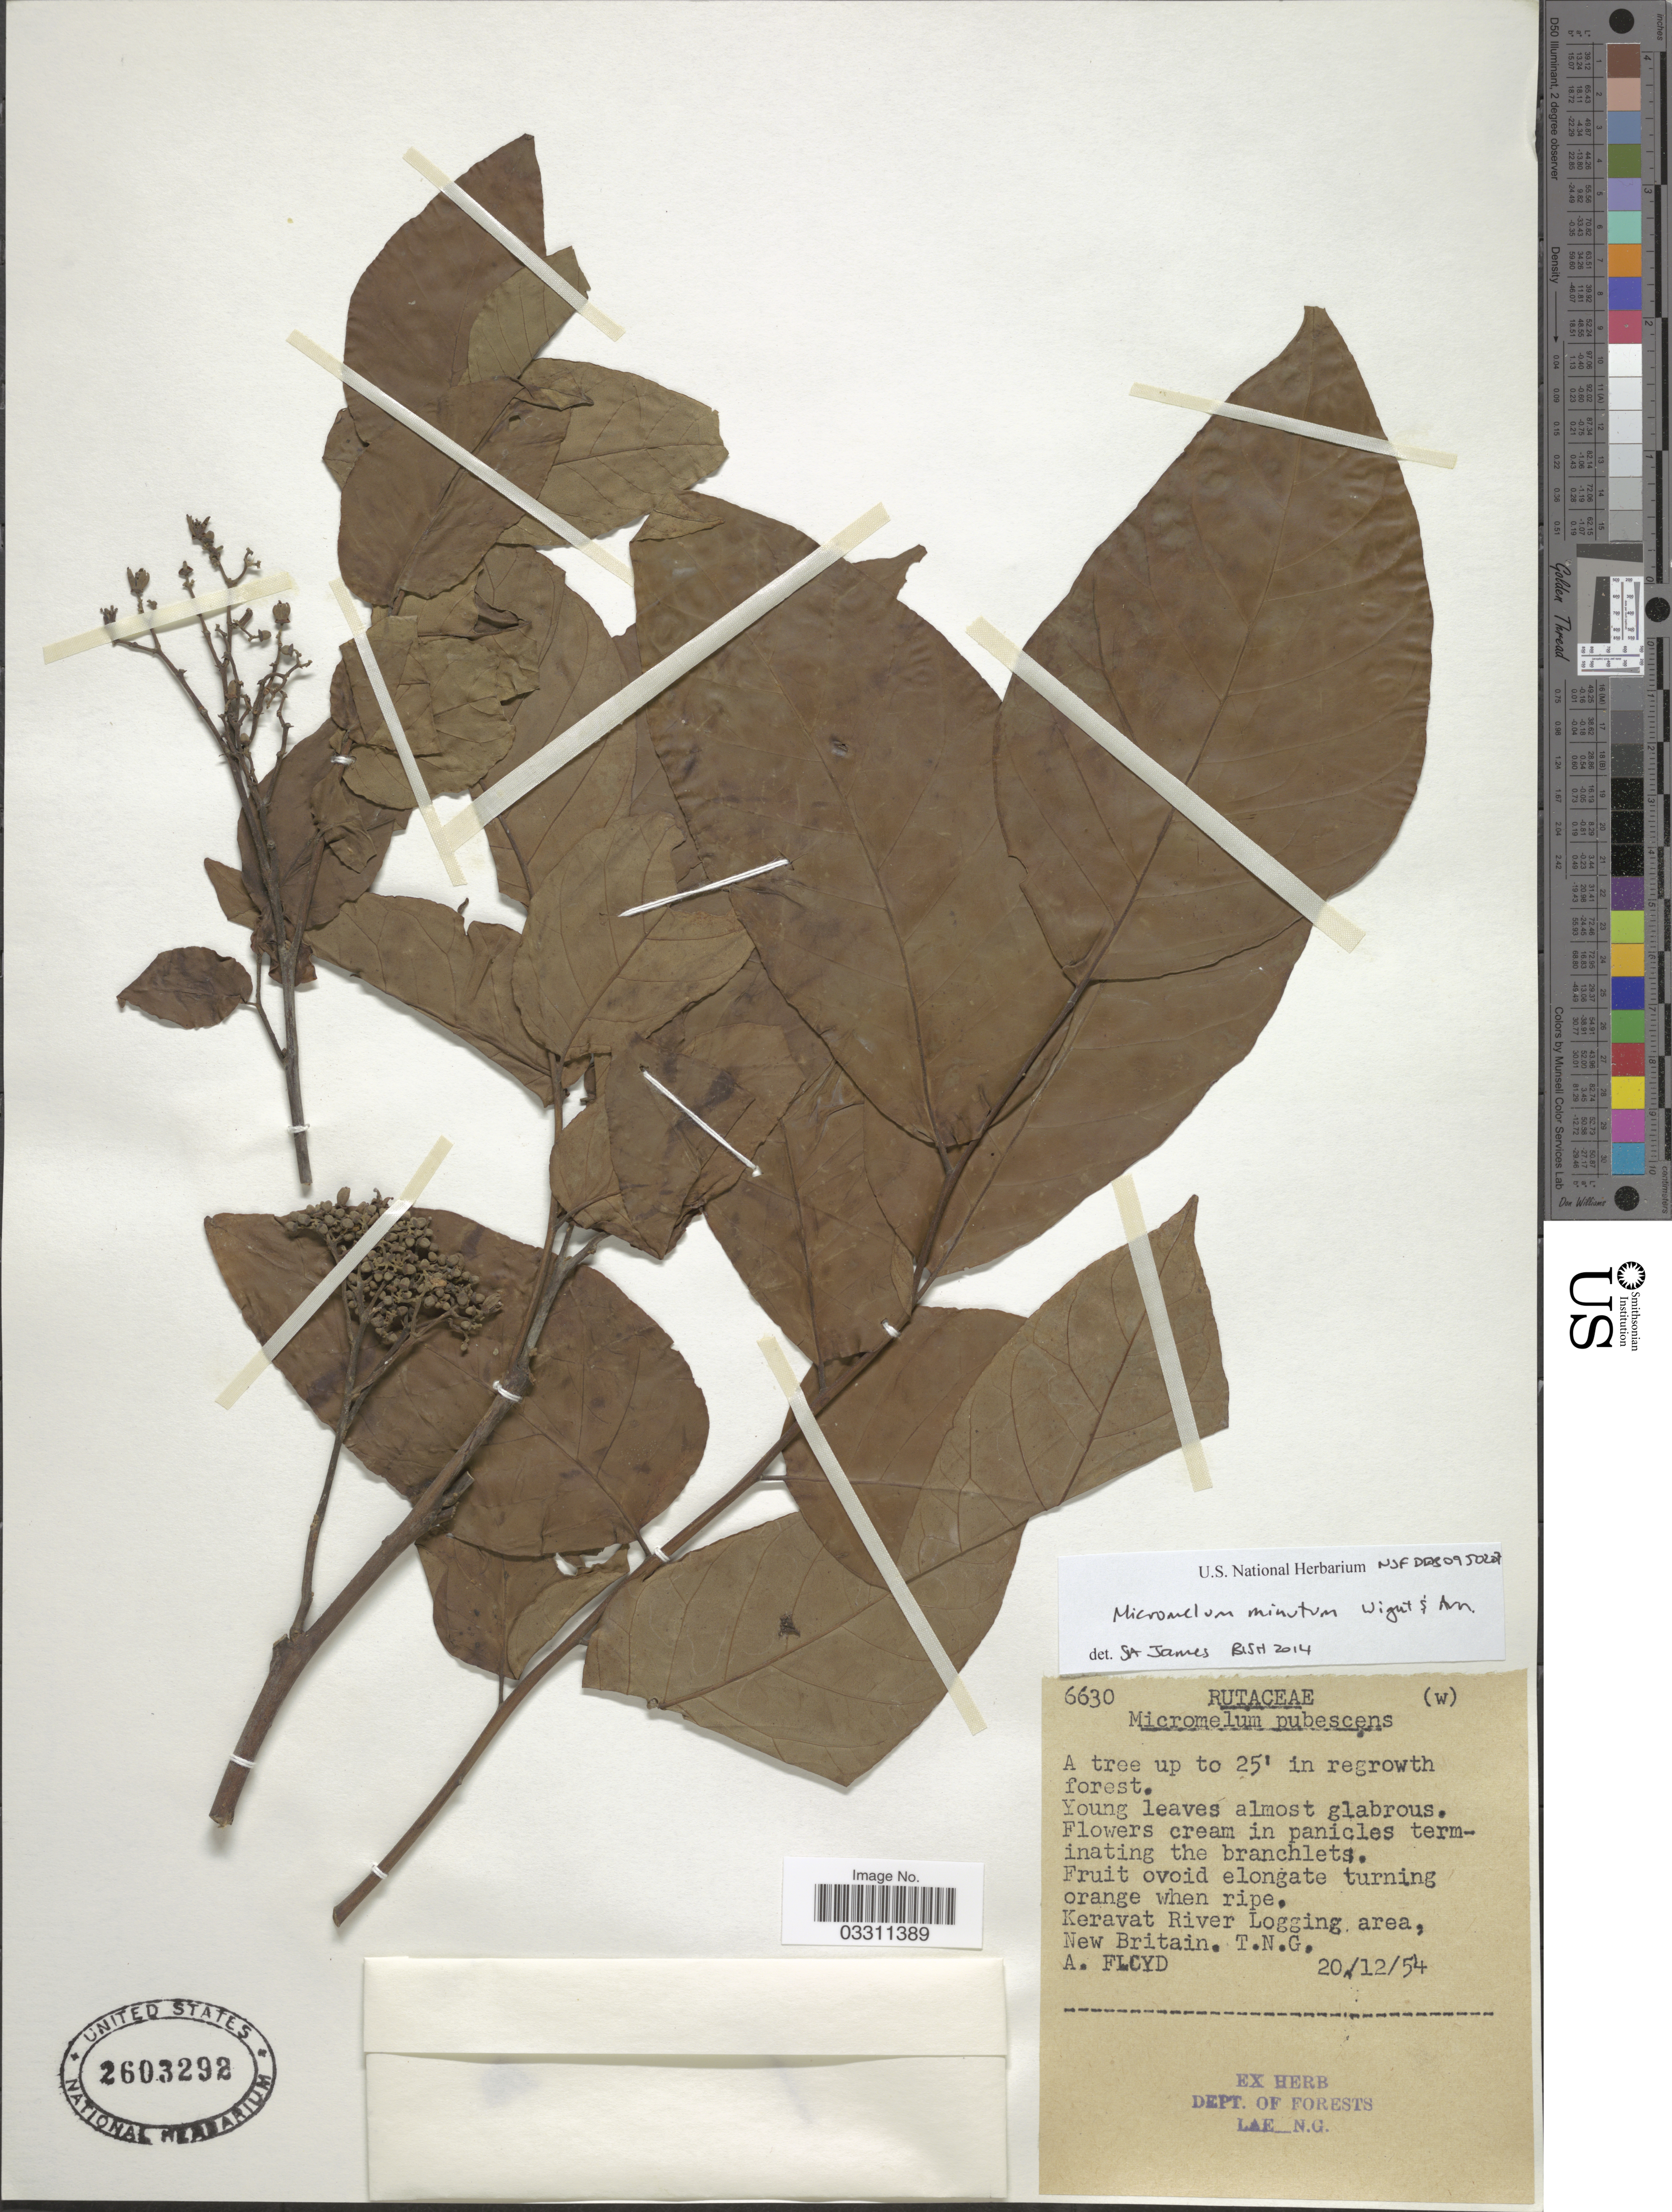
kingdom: Plantae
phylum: Tracheophyta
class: Magnoliopsida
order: Sapindales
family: Rutaceae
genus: Micromelum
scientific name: Micromelum minutum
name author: (G. Forst.) Wight & Arn.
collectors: A. Floyd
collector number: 6630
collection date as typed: Transcribed d/m/y: 20/12/54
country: Papua New Guinea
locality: Keravat River Logging area, New Britain, T. N. G.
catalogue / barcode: US 2603292